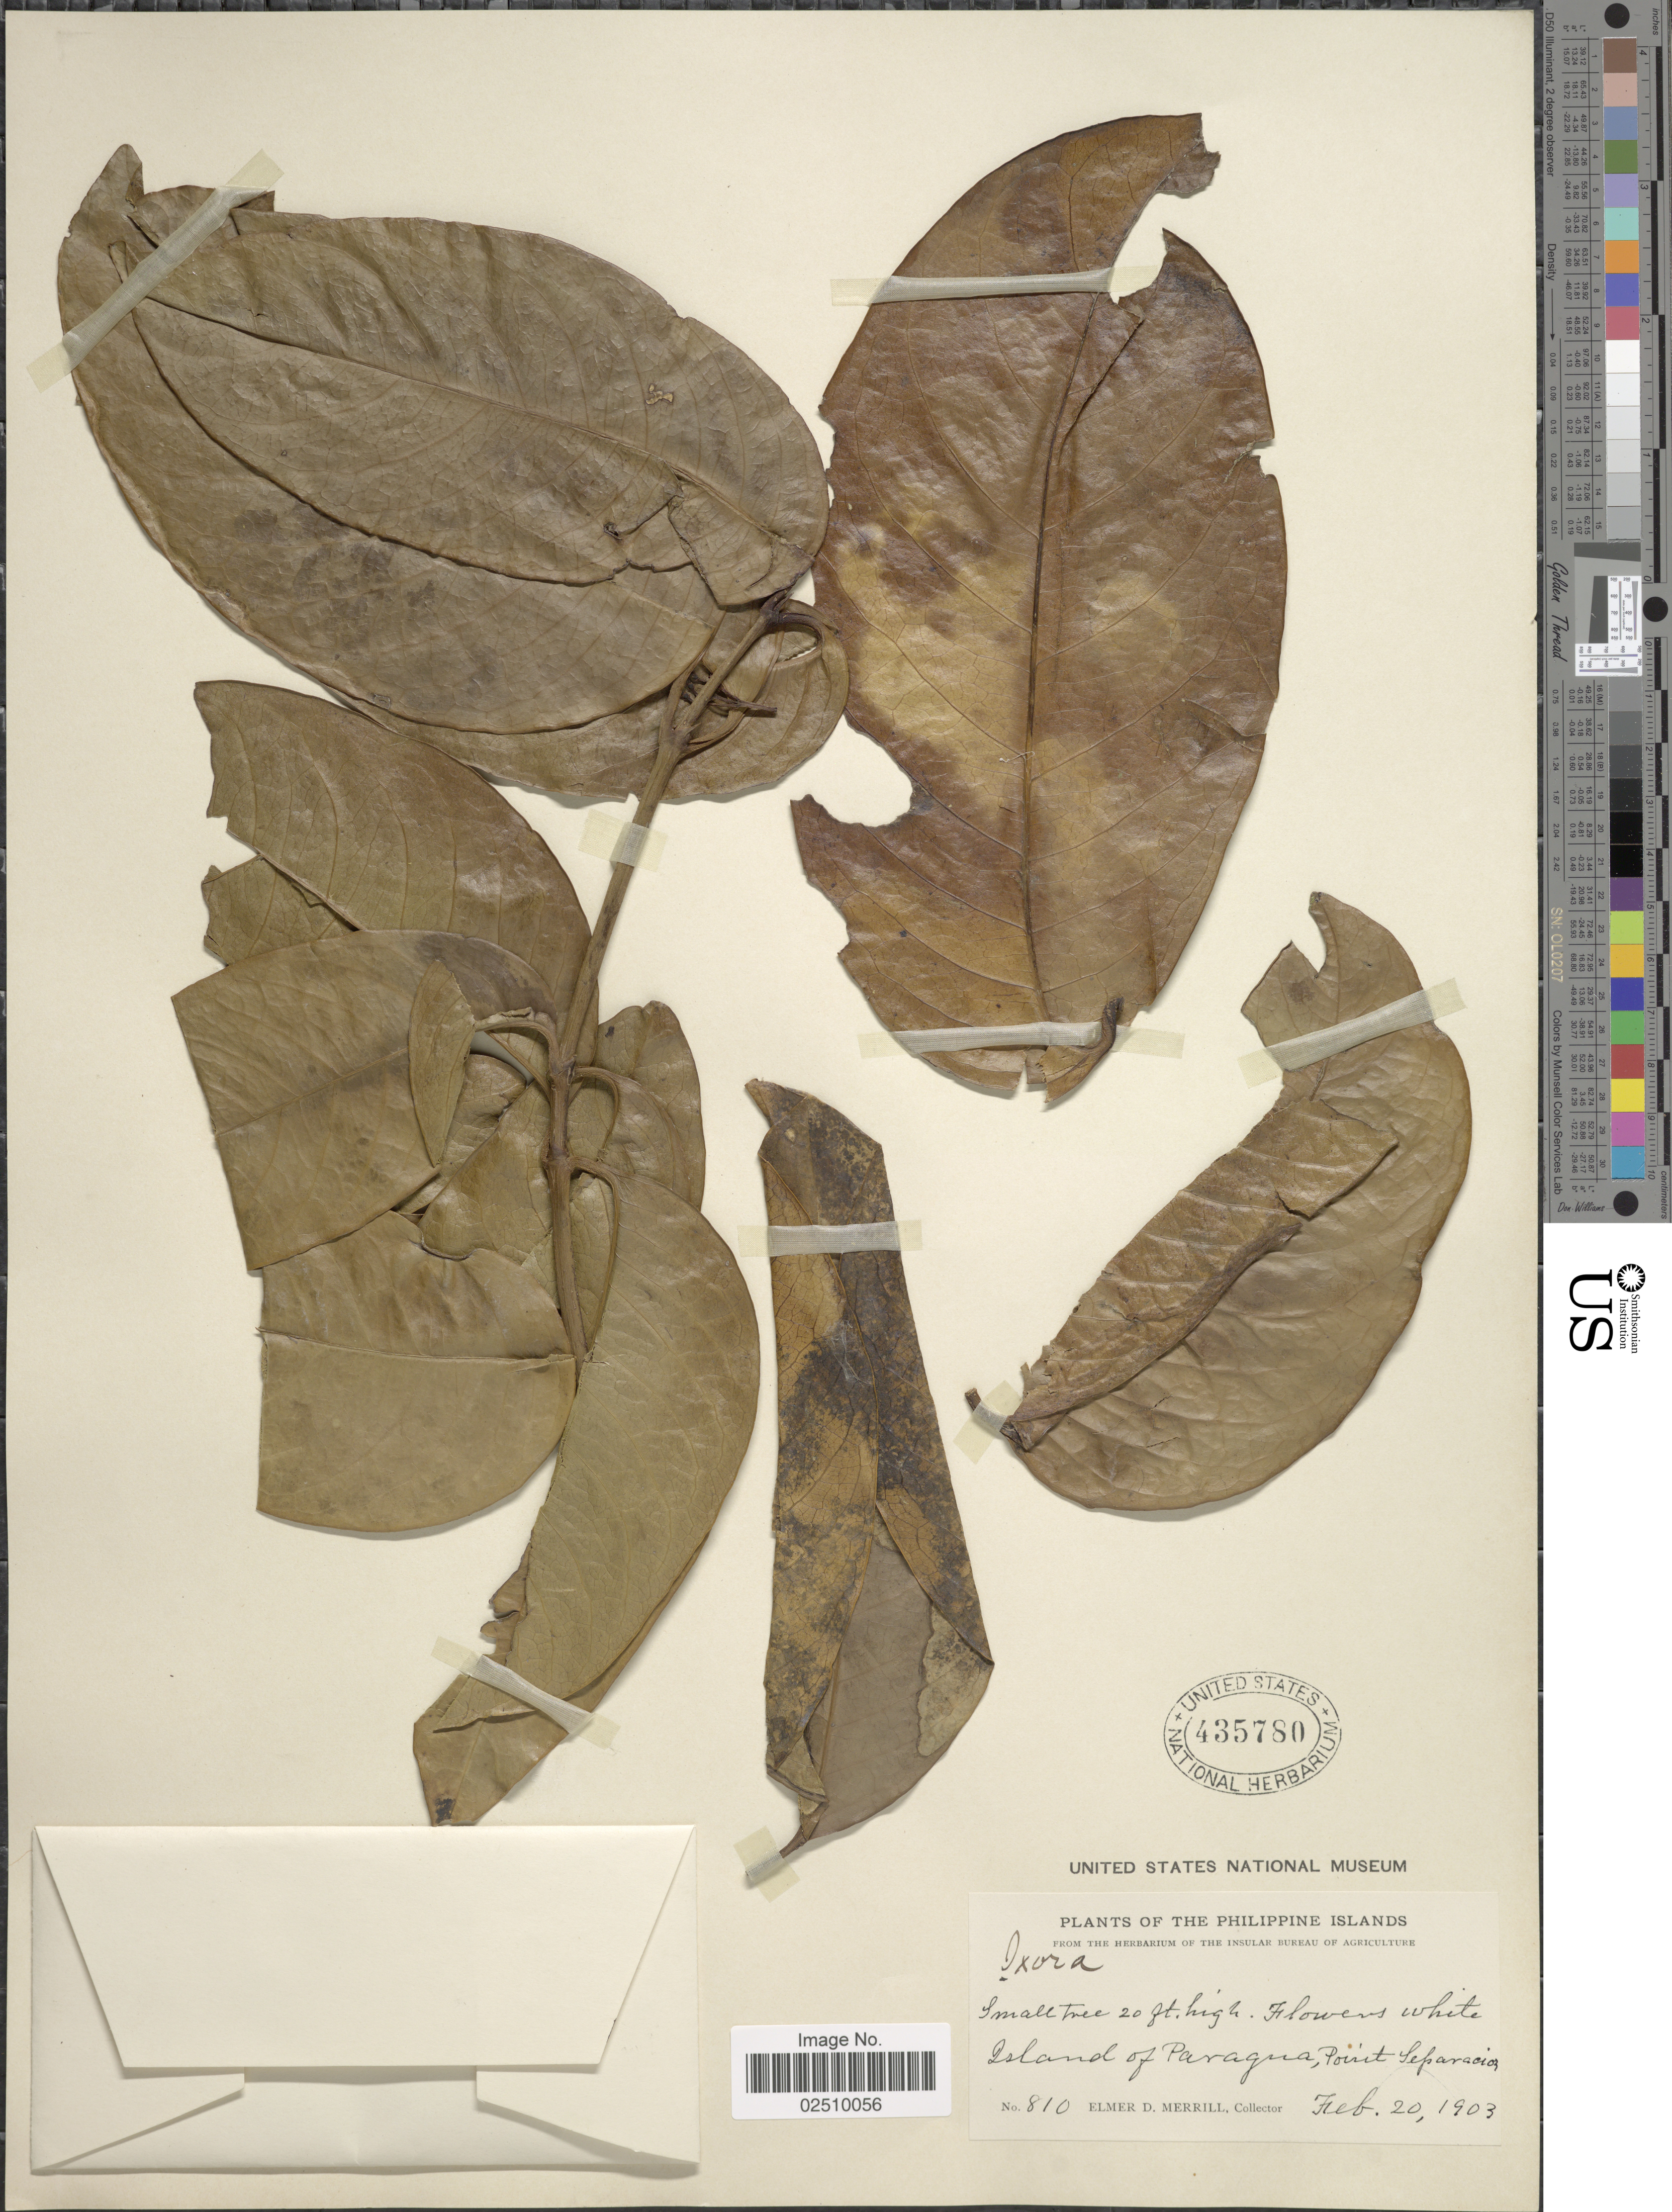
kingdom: Plantae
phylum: Tracheophyta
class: Magnoliopsida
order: Gentianales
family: Rubiaceae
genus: Ixora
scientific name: Ixora cumingiana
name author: S. Vidal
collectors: E. D. Merrill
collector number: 810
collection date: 1903-02-20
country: Philippines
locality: Island of Paragua, Point Separcion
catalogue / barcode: US 435780